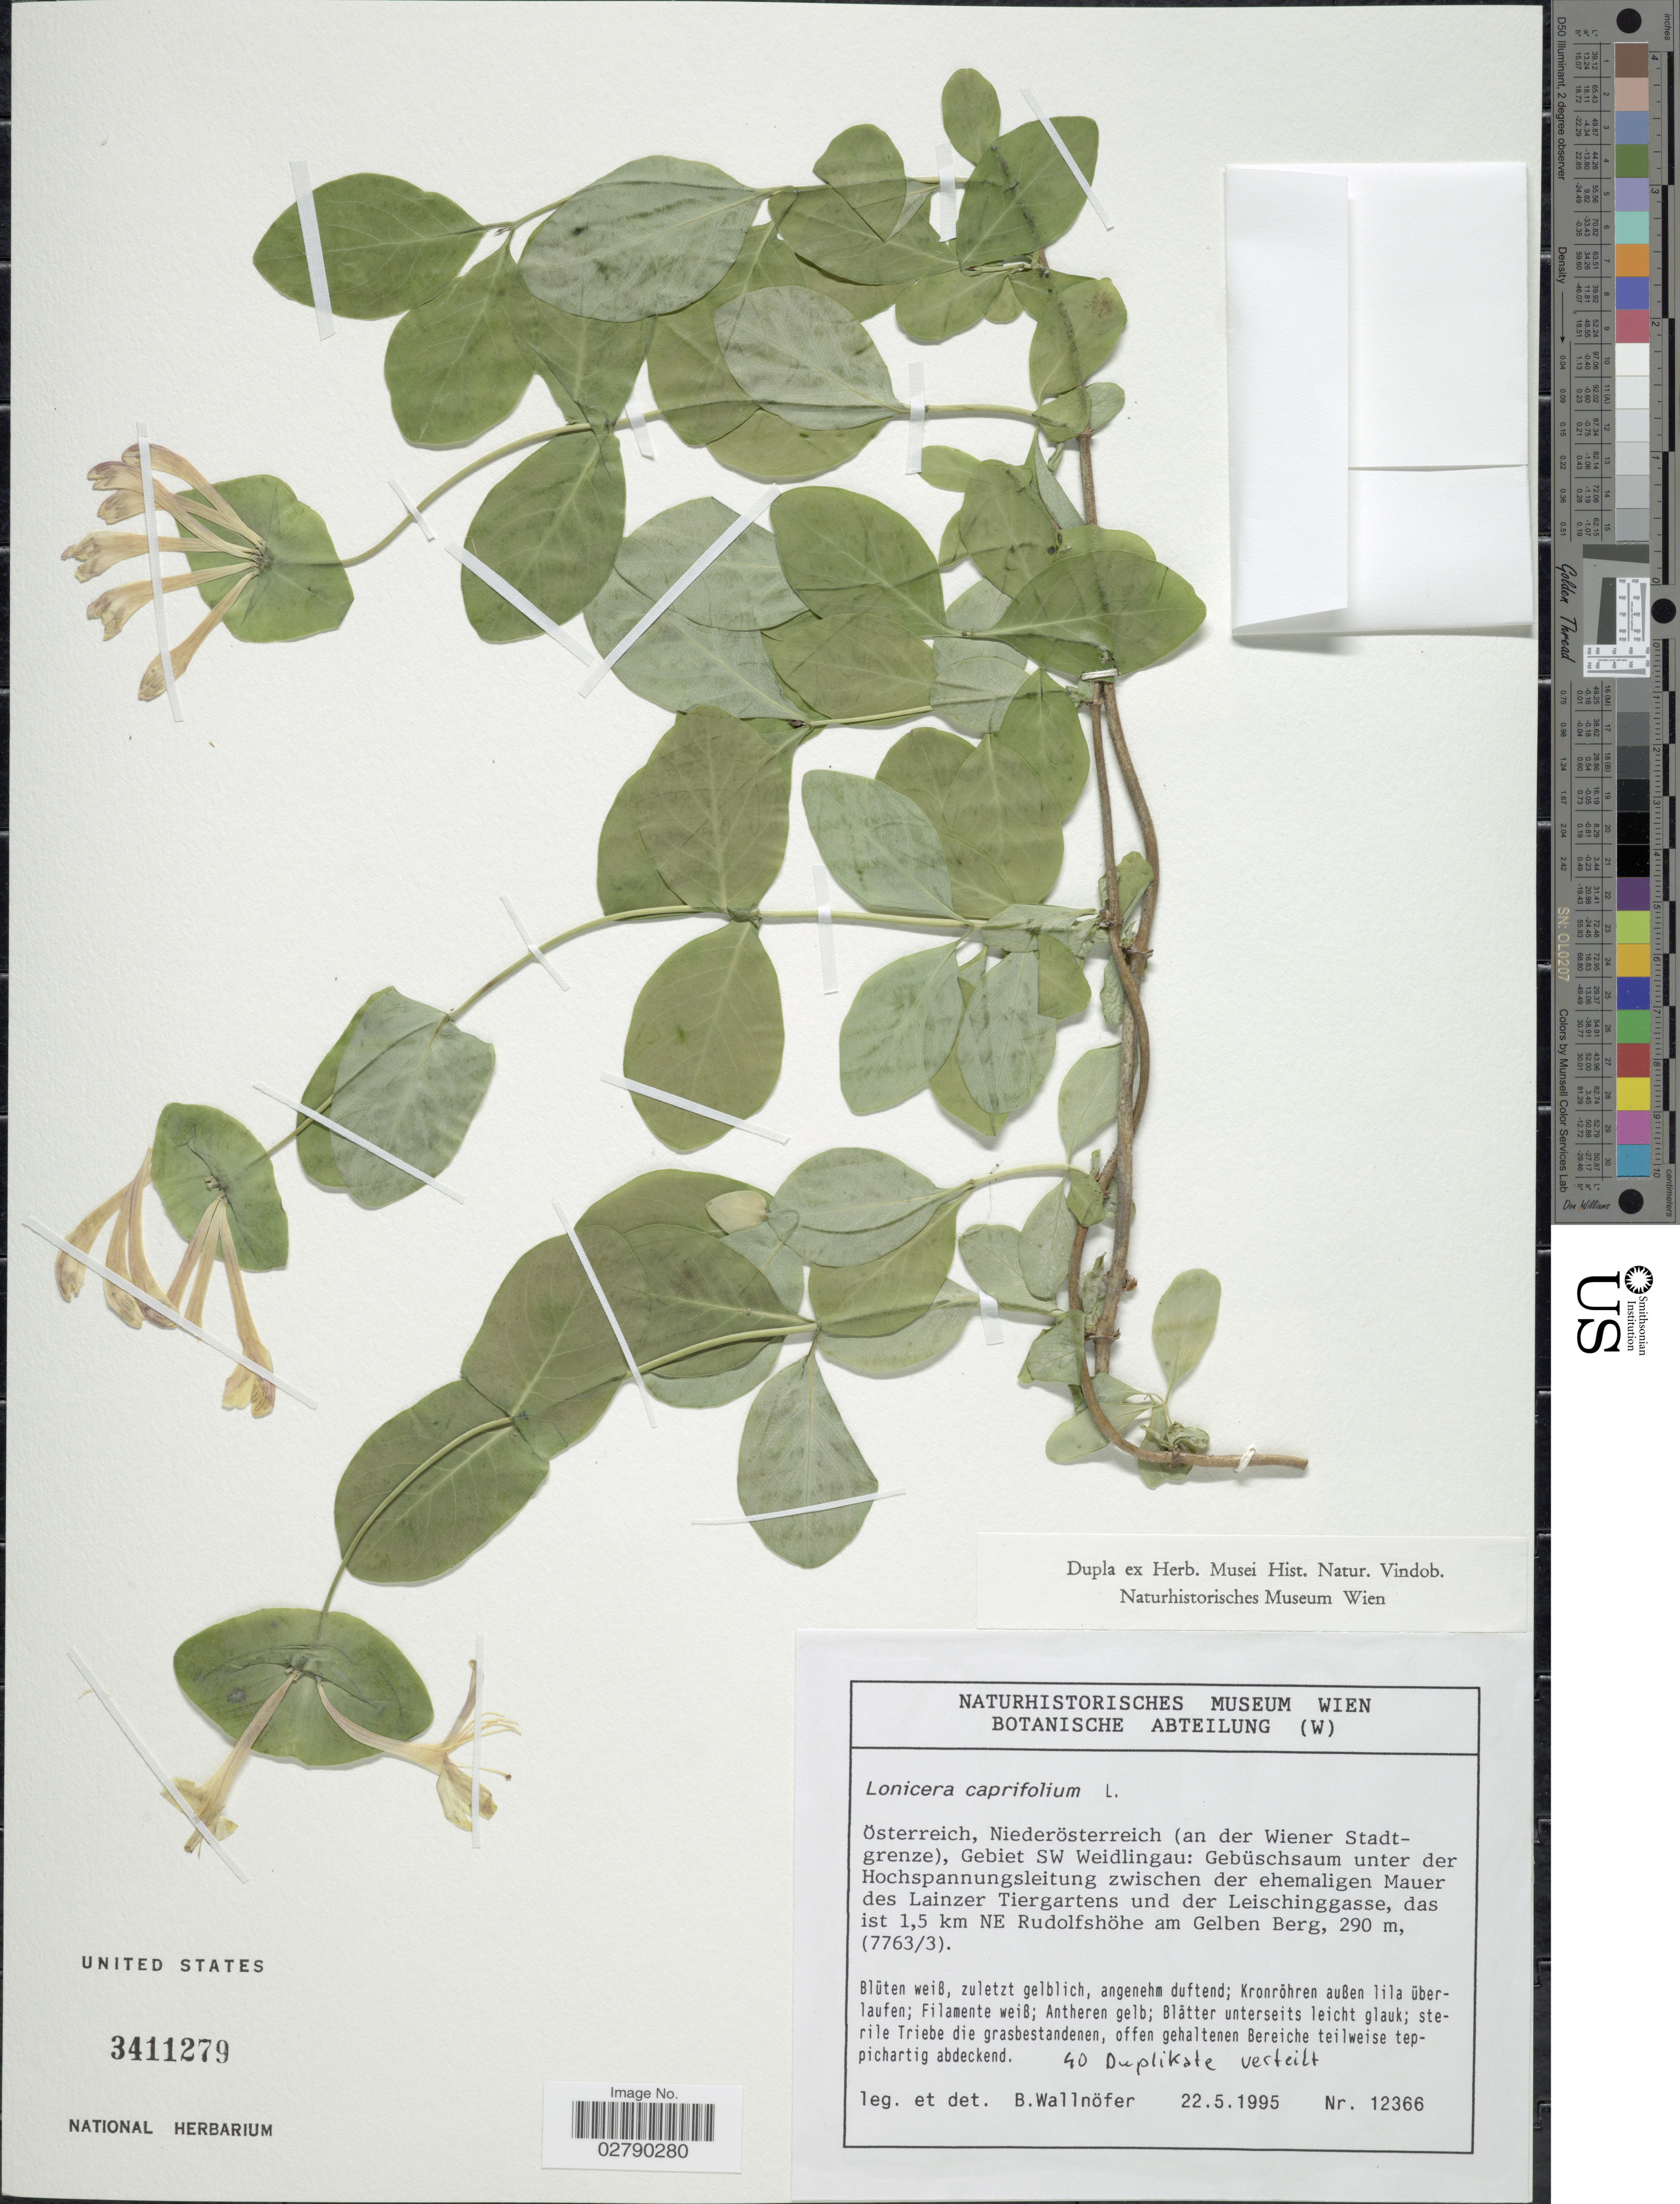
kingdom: Plantae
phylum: Tracheophyta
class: Magnoliopsida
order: Dipsacales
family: Caprifoliaceae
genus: Lonicera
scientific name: Lonicera caprifolium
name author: L.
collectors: B. Wallnöfer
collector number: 12366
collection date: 1995-05-22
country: Austria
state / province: Niederosterreich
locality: Österreich, (an der Wiener Stadtgrenze), Gebiet SW Weidlingau: Gebüschsaum unter der Hochspannungsleitung zwischen der ehemaligen Mauer des Lainzer Tiergartens und der Leischinggasse, das ist 1,5 km NE Rudolfshöhe am Gelben Berg.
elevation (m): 290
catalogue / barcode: US 3411279